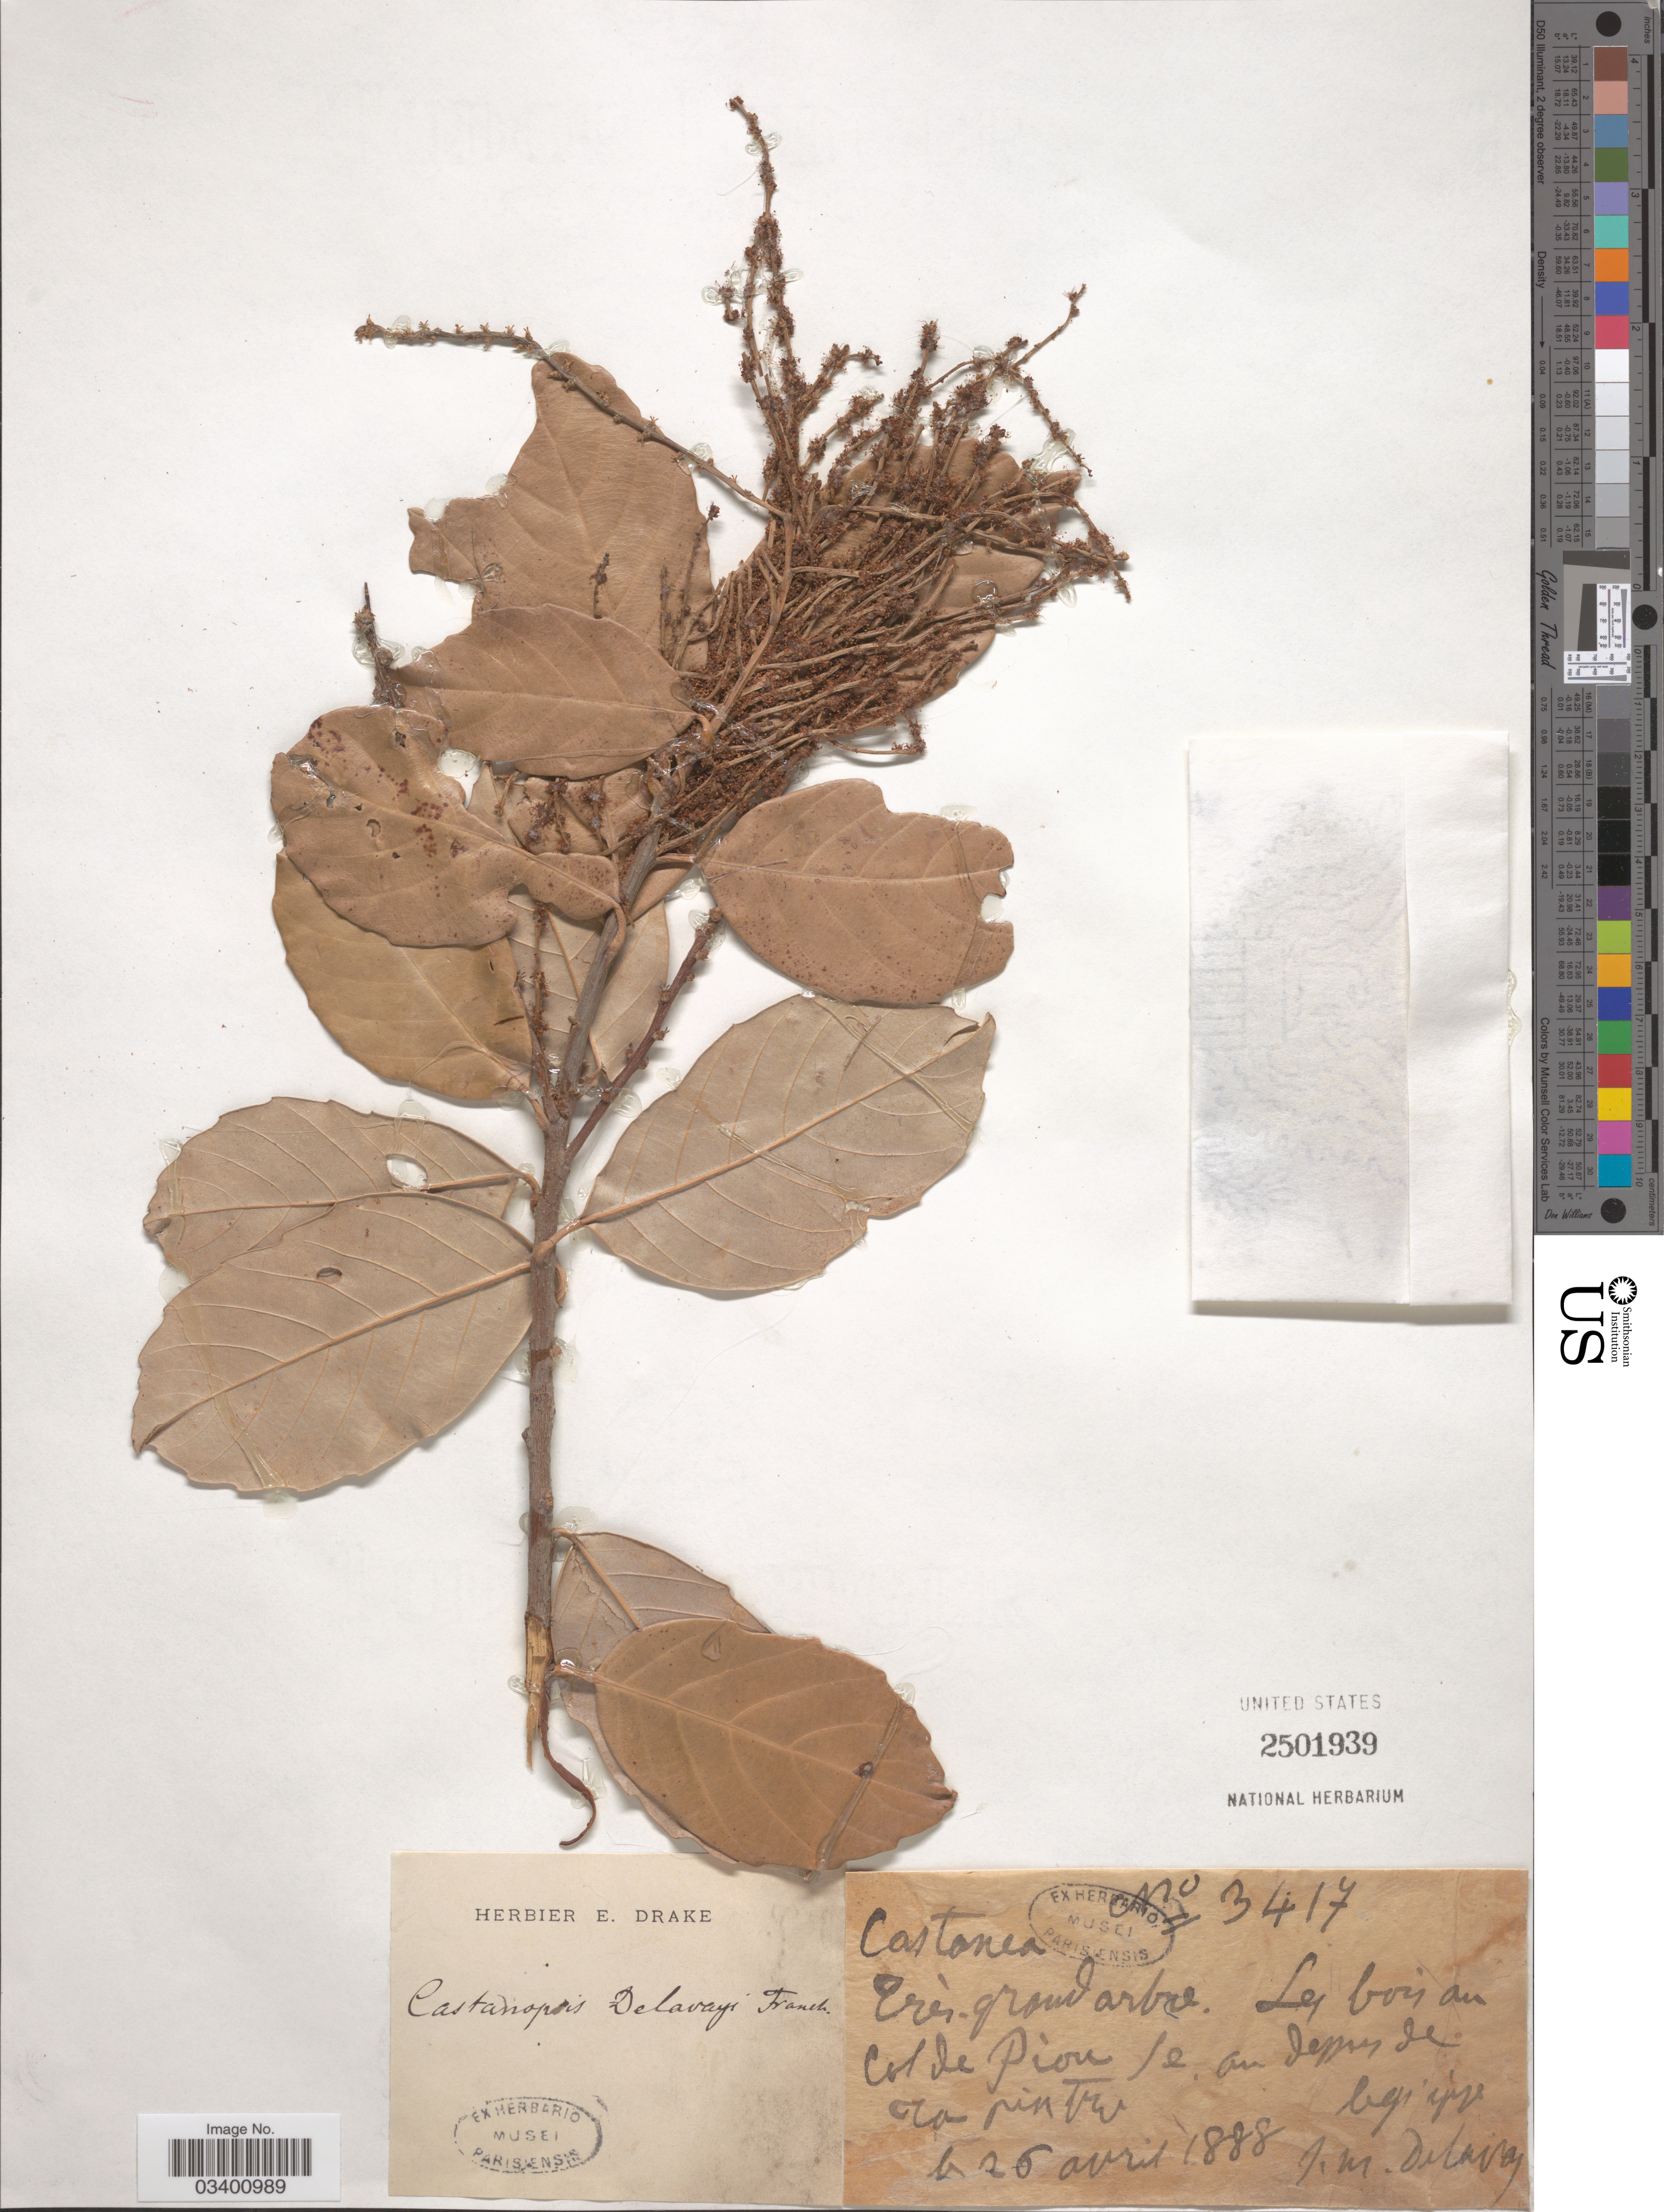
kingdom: Plantae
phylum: Tracheophyta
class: Magnoliopsida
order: Fagales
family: Fagaceae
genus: Castanopsis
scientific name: Castanopsis delavayi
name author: Franch.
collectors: J. Delavay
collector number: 3417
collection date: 1888-04-26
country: China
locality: Les bois au Col de Pion le an dessus de la Pint [illegible text].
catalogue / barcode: US 2501939